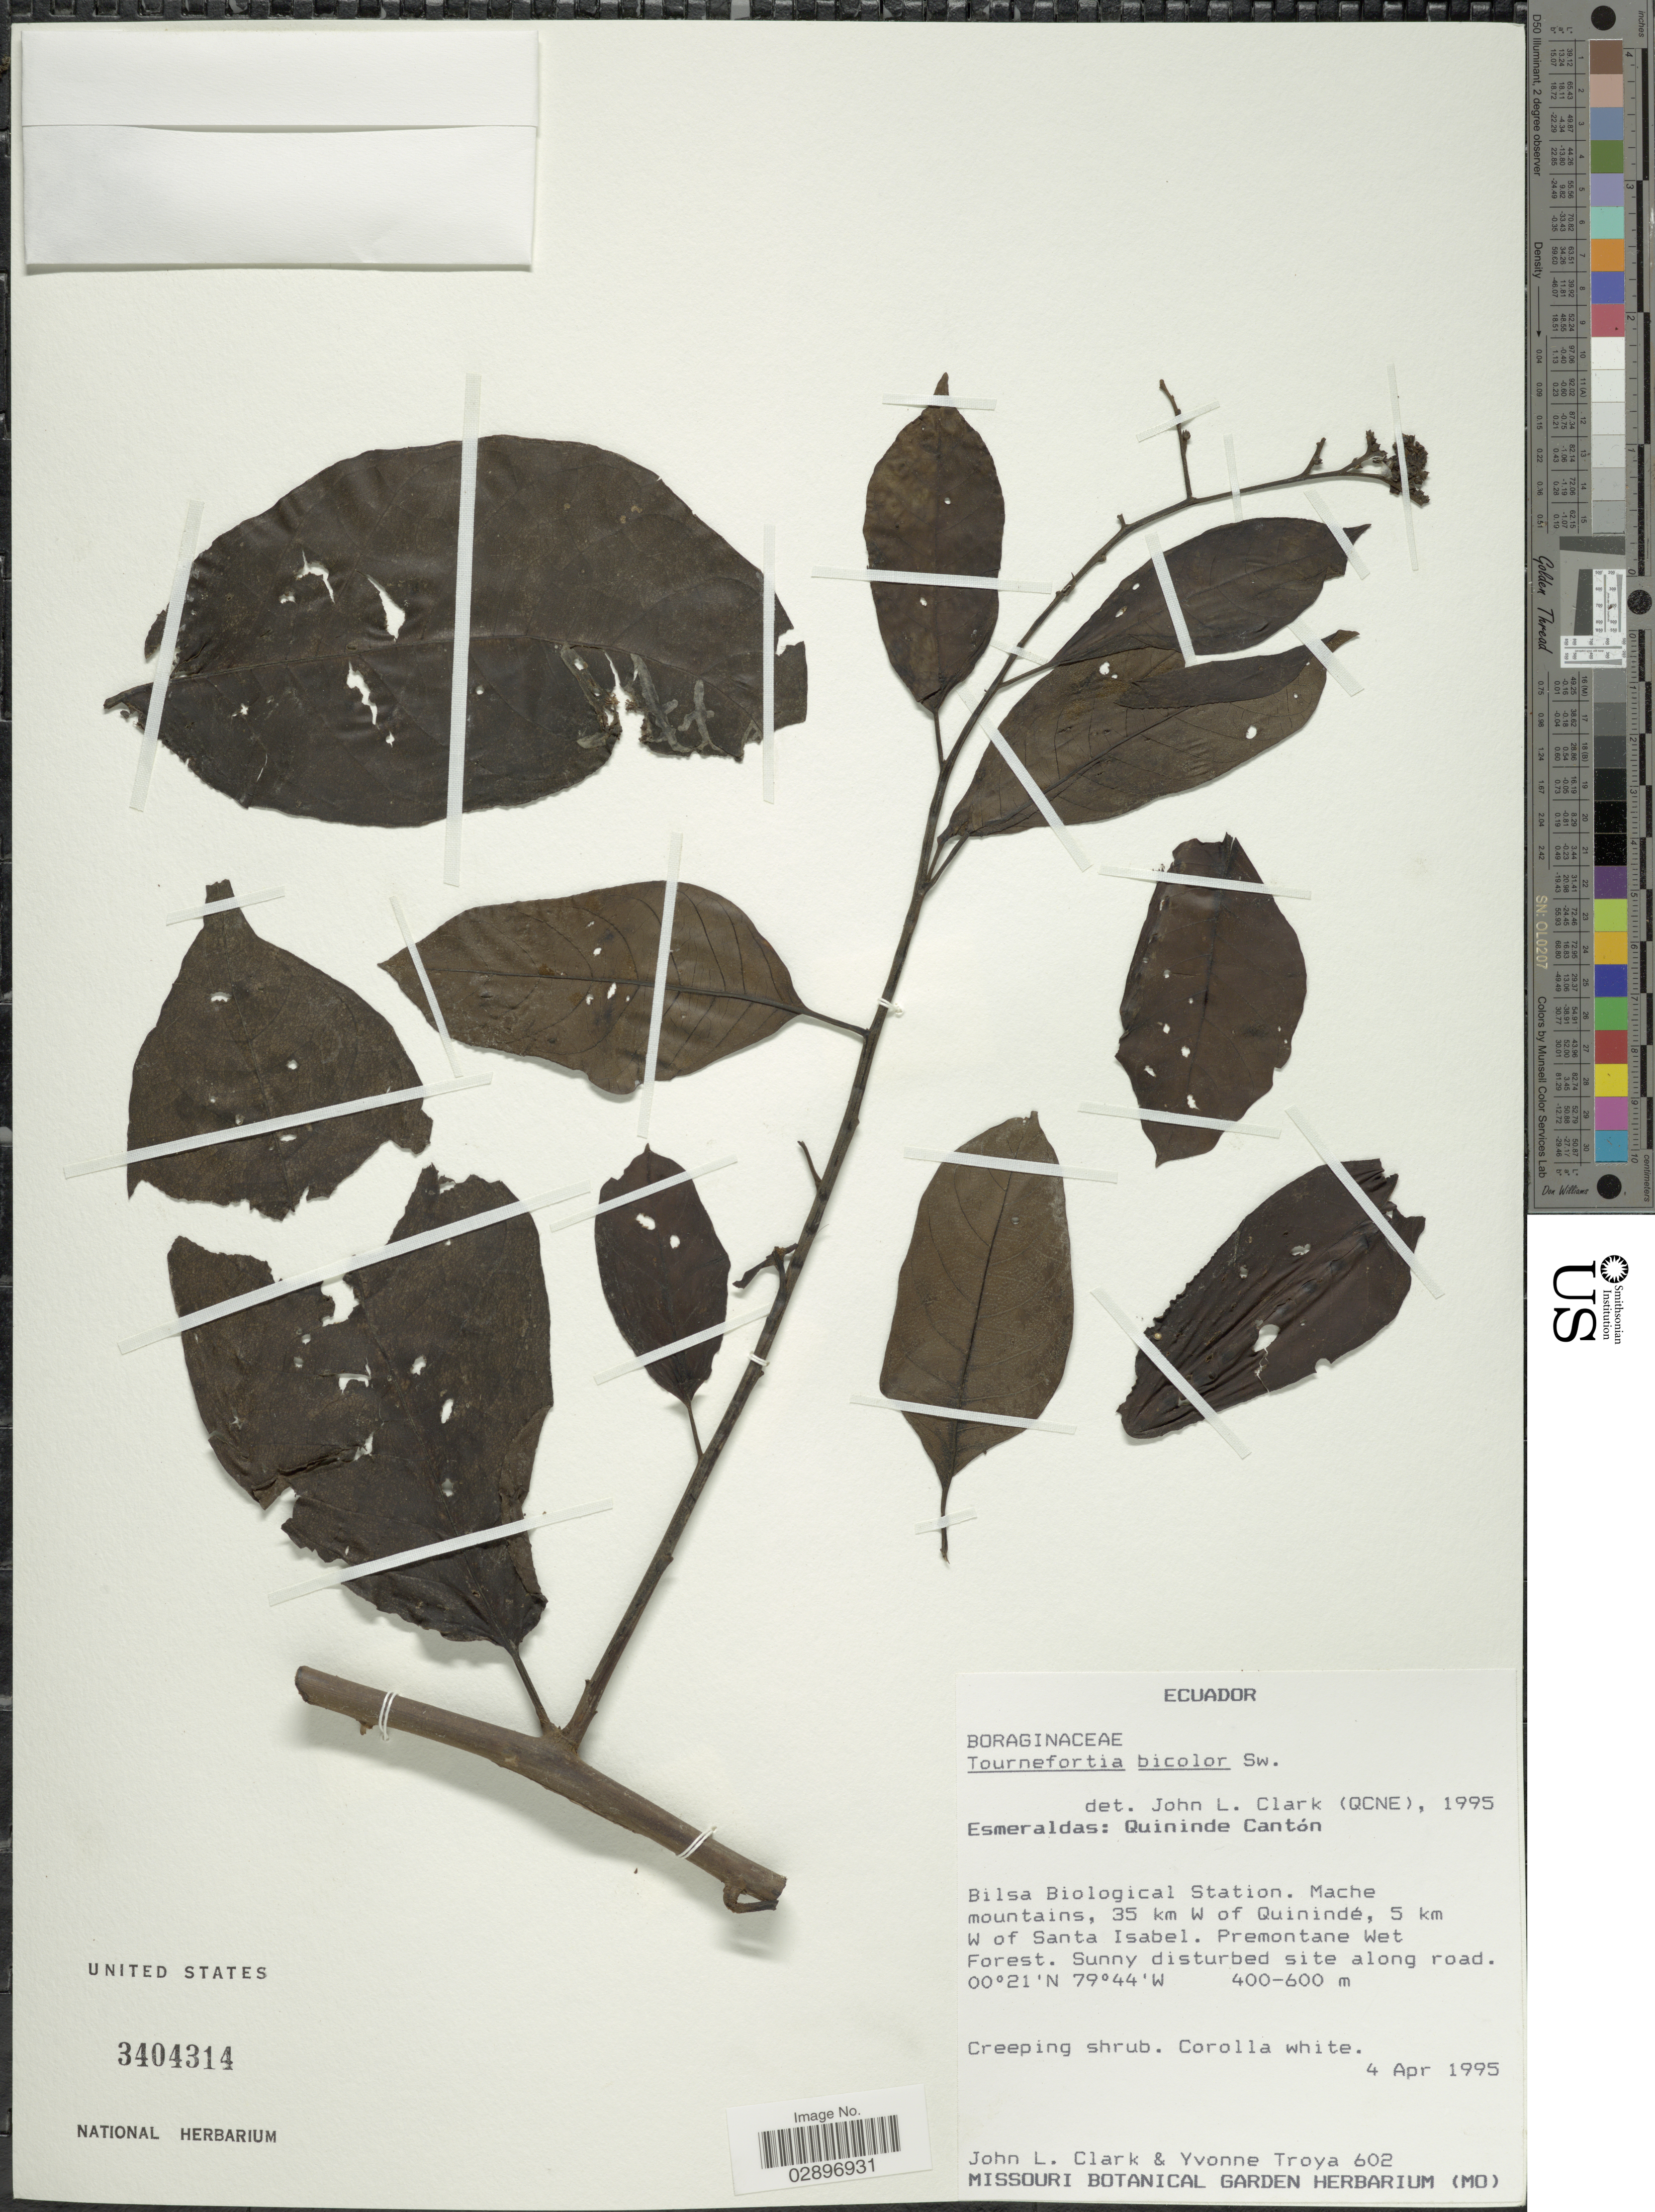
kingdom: Plantae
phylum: Tracheophyta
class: Magnoliopsida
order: Boraginales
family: Heliotropiaceae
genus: Tournefortia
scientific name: Tournefortia bicolor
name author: Sw.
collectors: J. L. Clark & Y. Troya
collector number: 602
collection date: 1995-04-04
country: Ecuador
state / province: Esmeraldas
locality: Quininde Cantón. Bilsa Biological Station. Mache mountains, 35 km W of Quinindé, 5 km W of Santa Isabel.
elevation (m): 400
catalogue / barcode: US 3404314